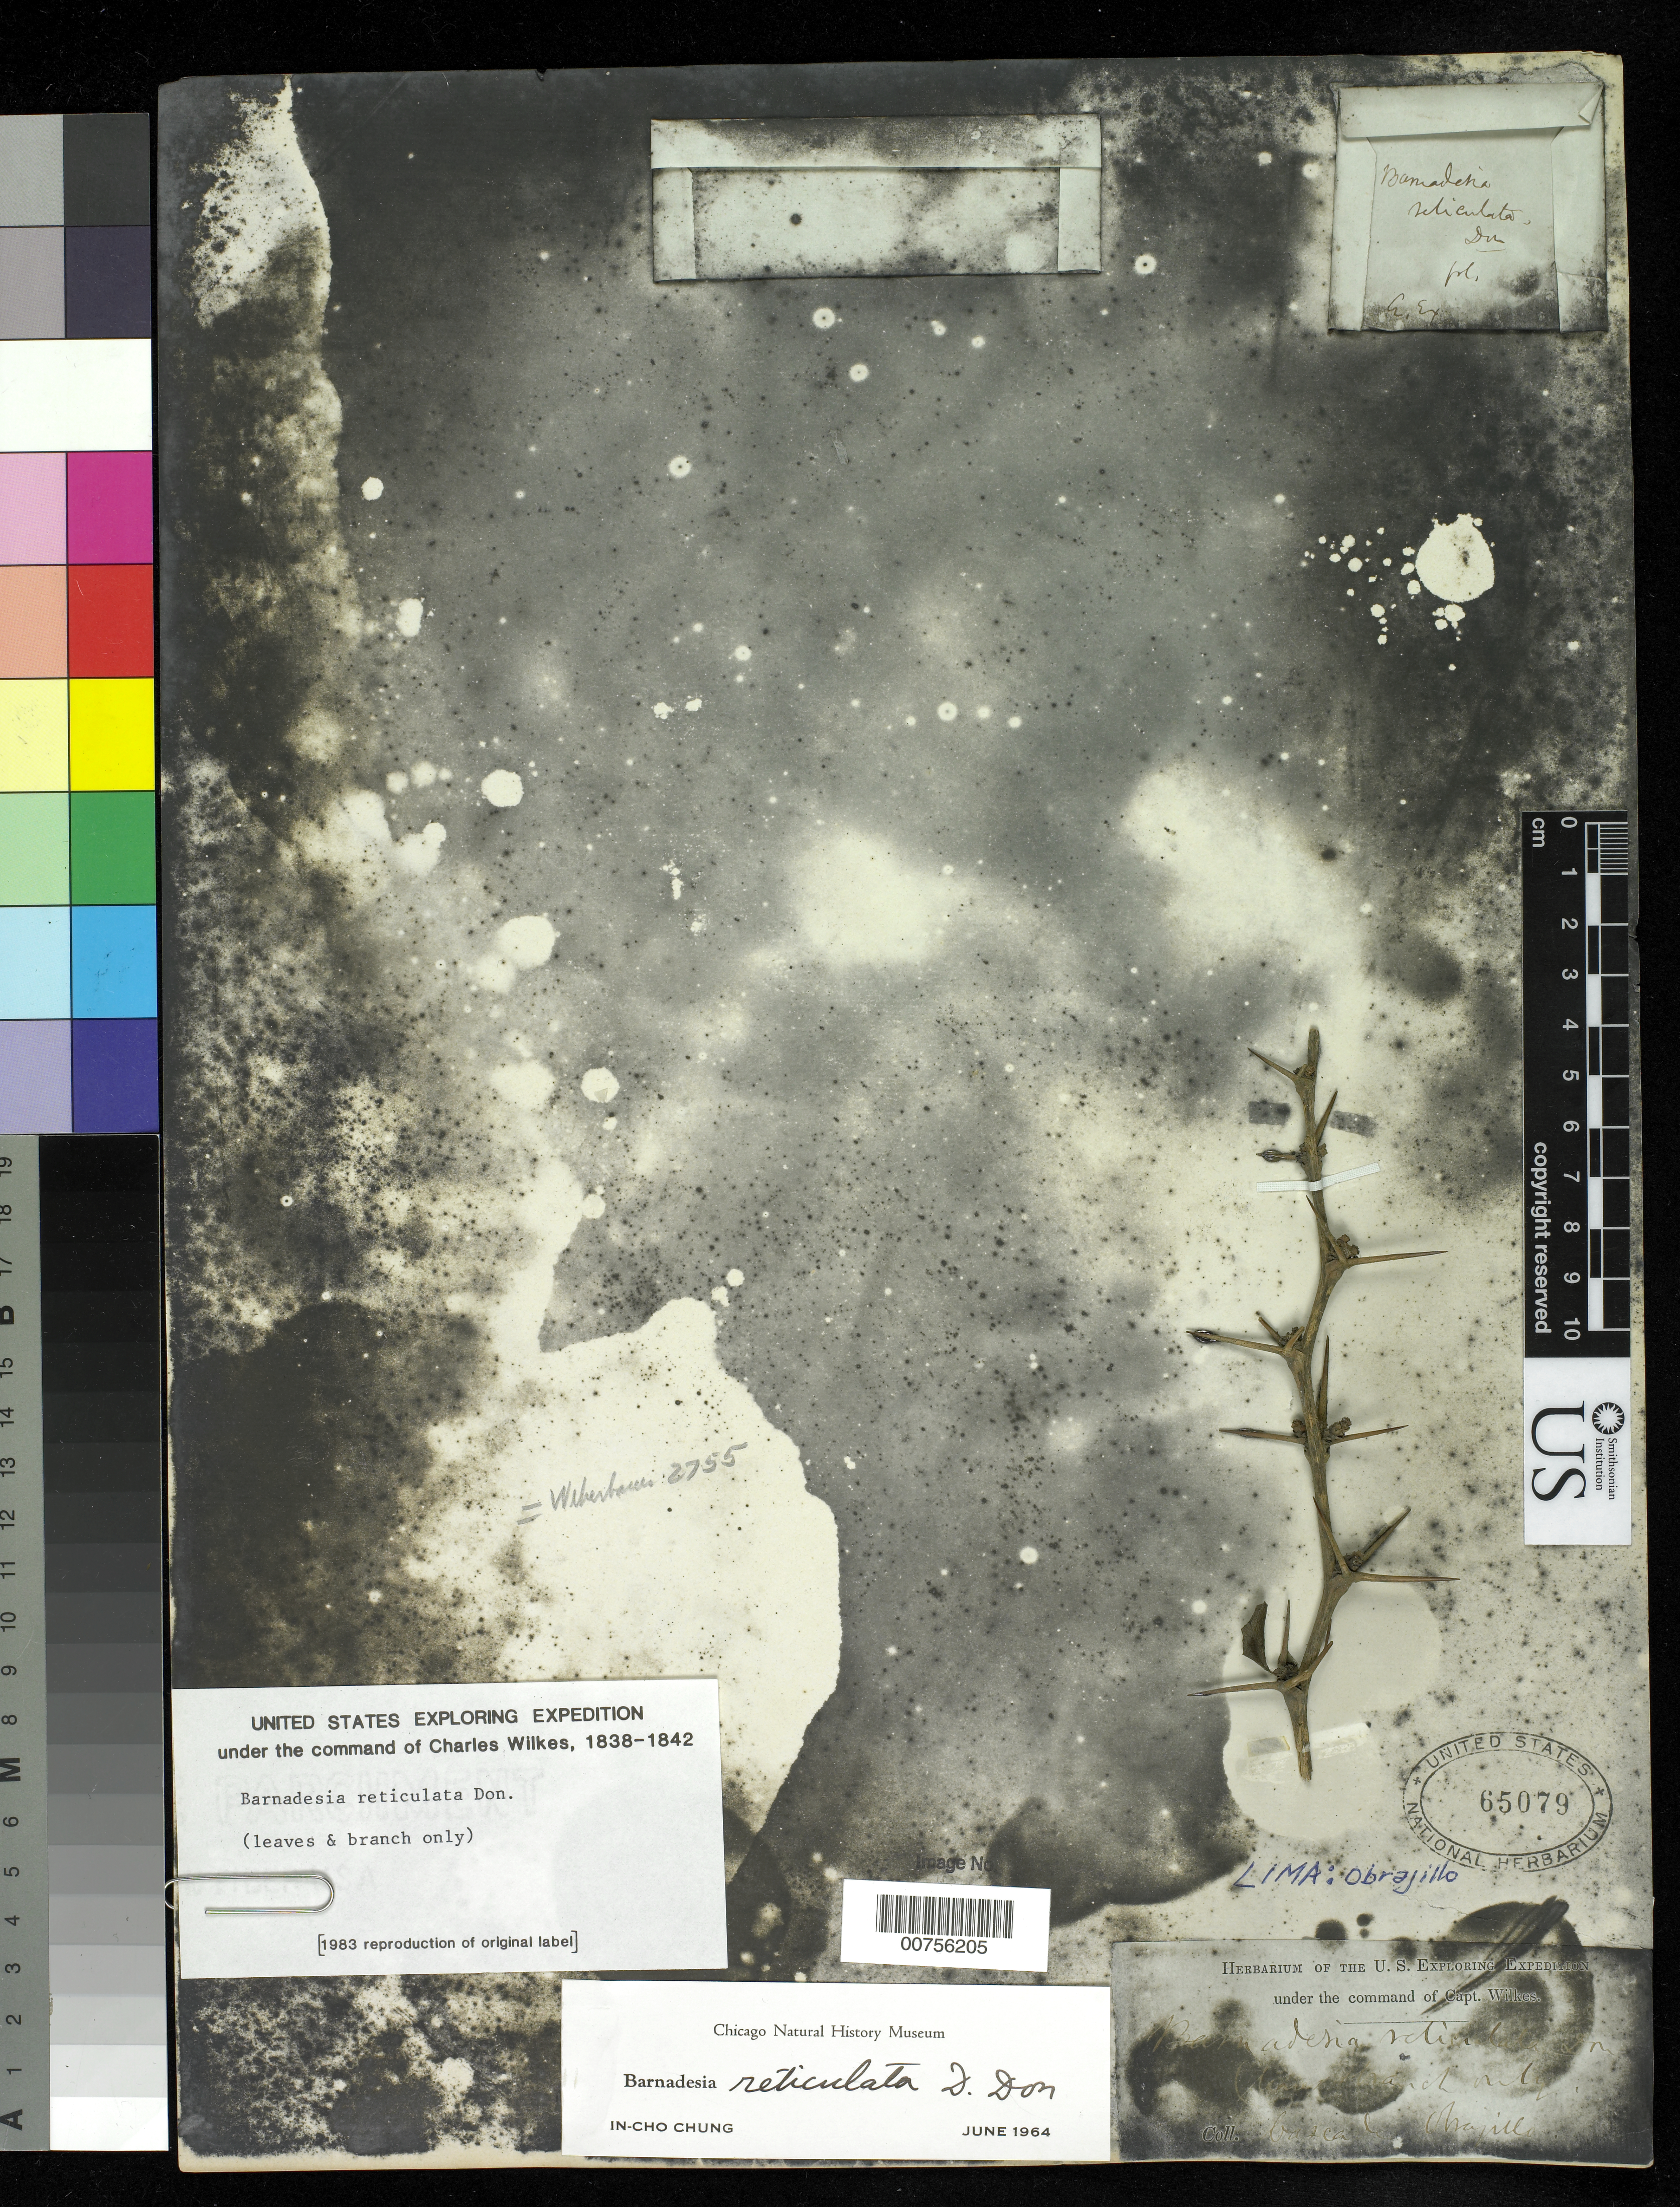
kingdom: Plantae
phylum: Tracheophyta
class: Magnoliopsida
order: Asterales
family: Asteraceae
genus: Barnadesia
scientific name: Barnadesia reticulata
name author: D. Don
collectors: Wilkes Explor. Exped.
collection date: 1838/1842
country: Peru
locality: Cascade Obrajillo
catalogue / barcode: US 65079